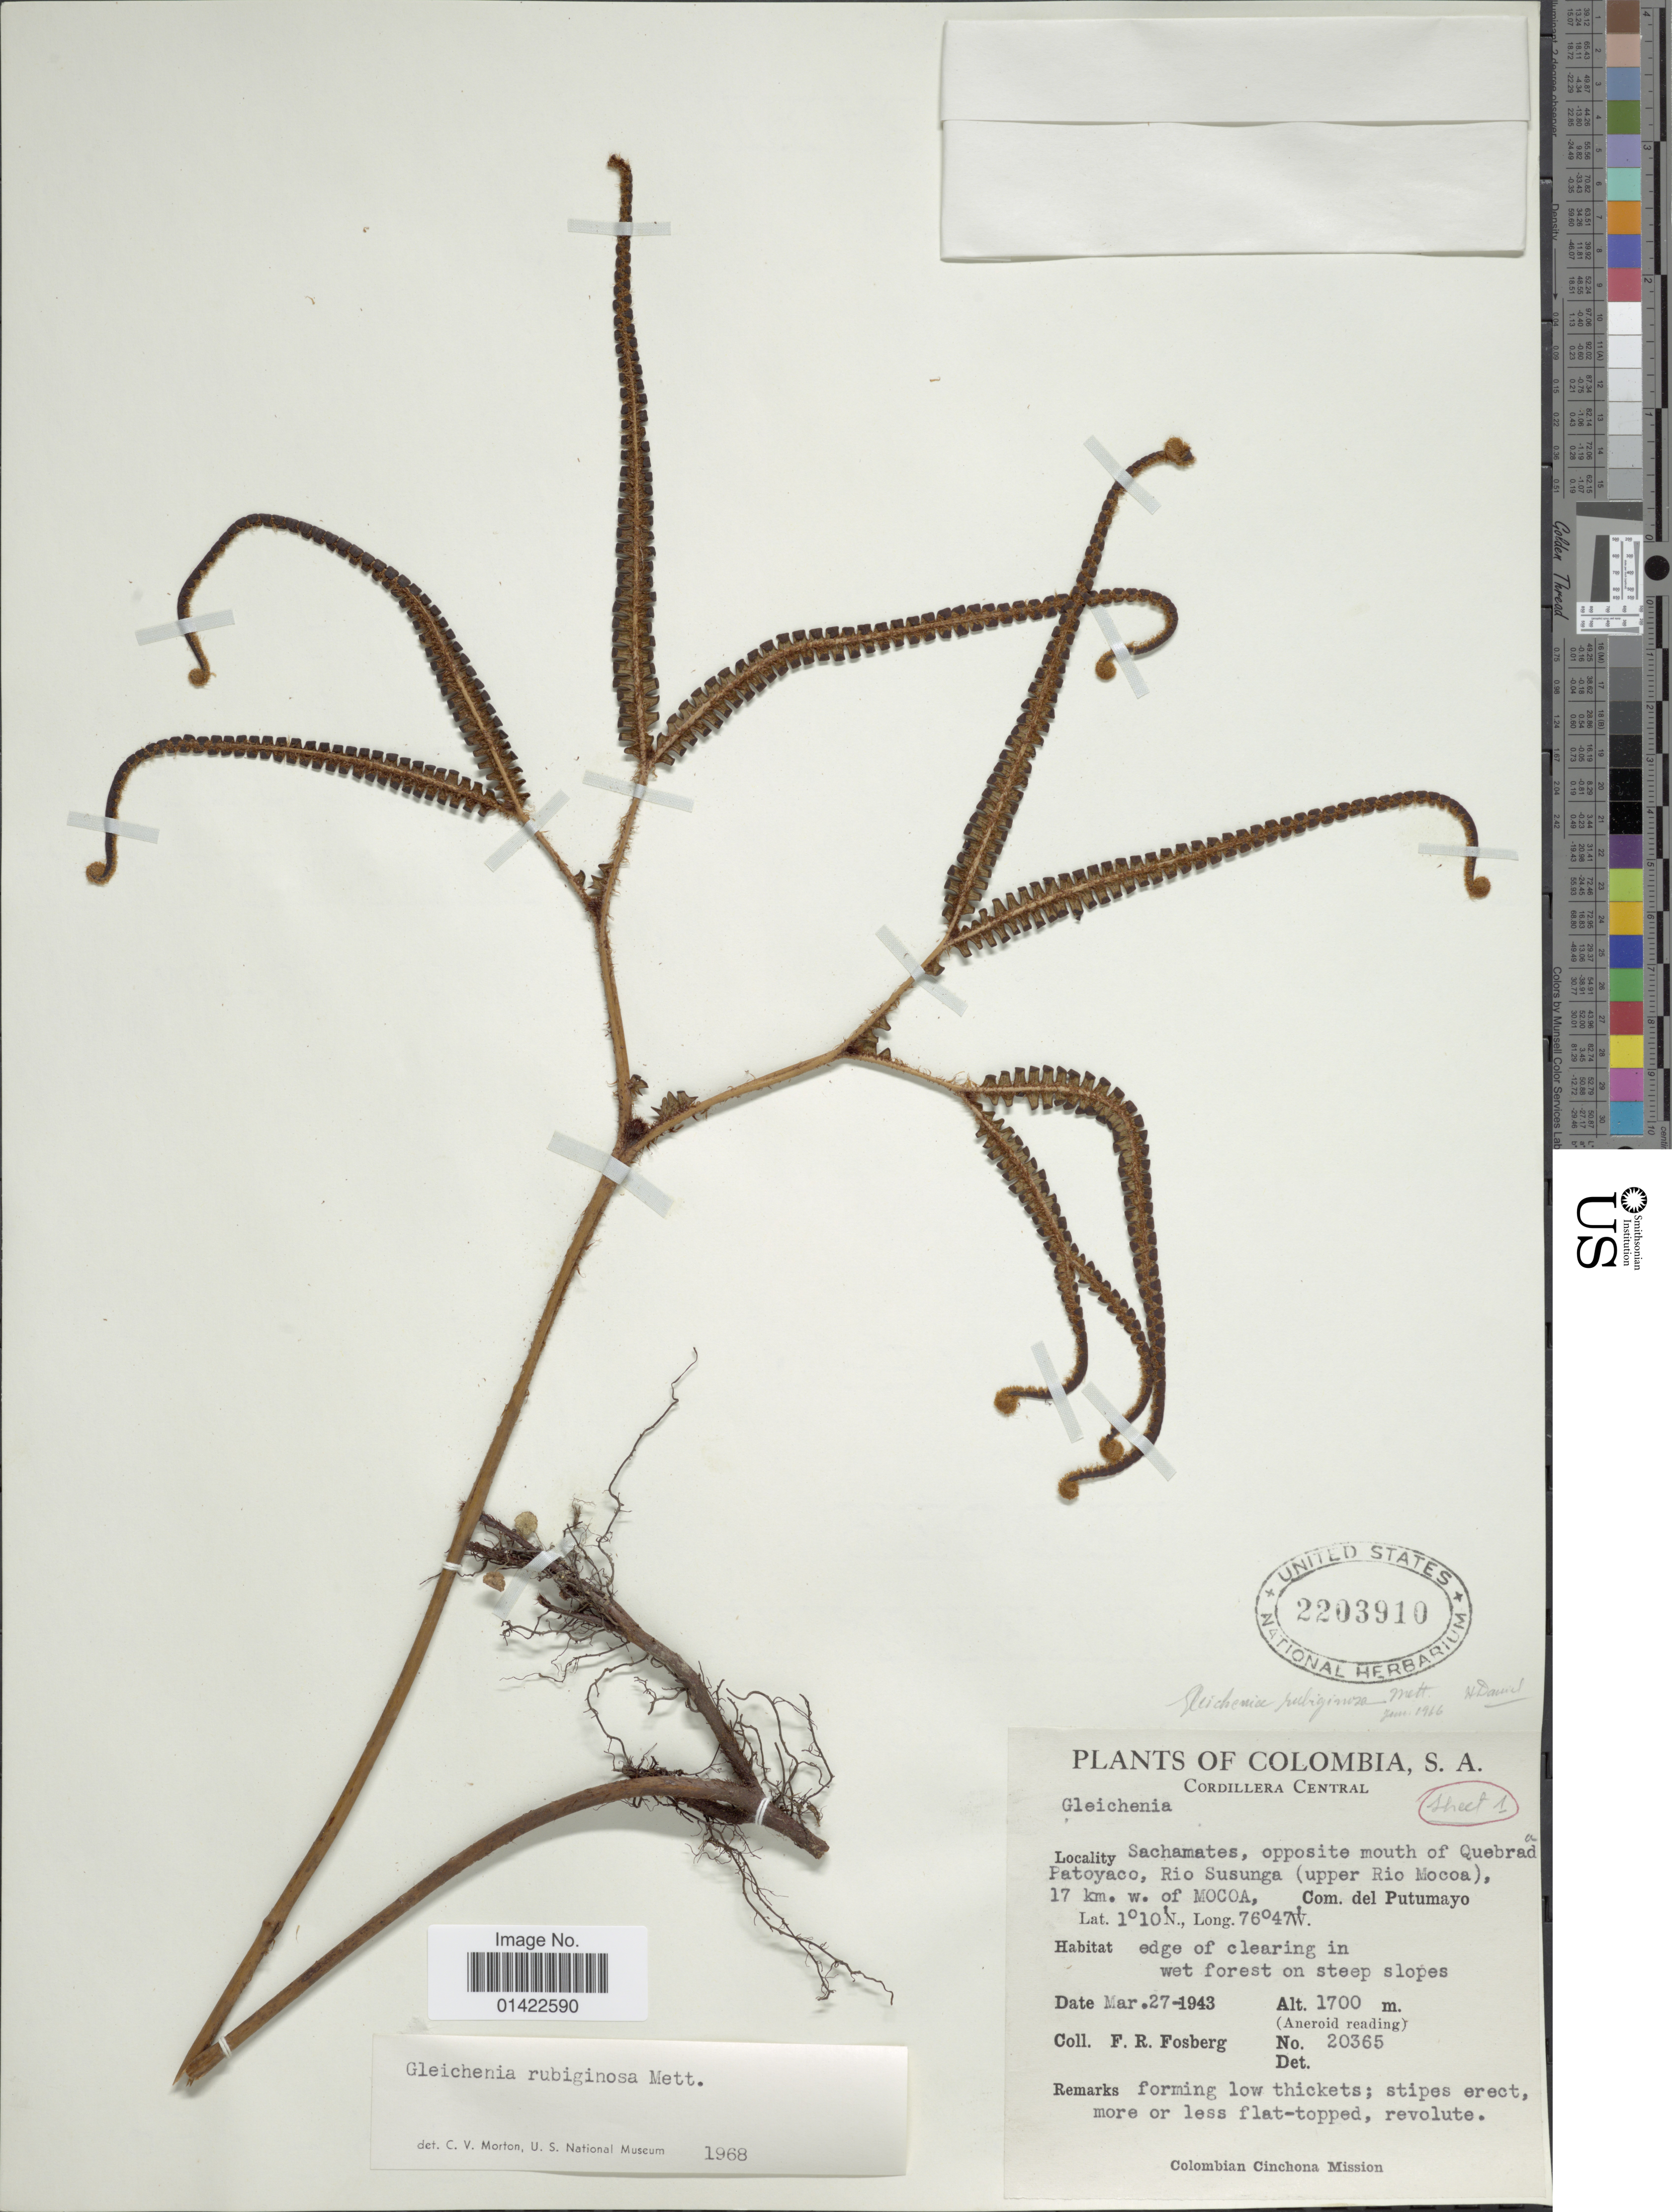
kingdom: Plantae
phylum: Tracheophyta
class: Polypodiopsida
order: Gleicheniales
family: Gleicheniaceae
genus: Sticherus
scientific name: Sticherus rubiginosus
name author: (Mett.) Nakai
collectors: F. R. Fosberg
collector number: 20365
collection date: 1943-03-27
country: Colombia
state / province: Putumayo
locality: Cordillera Central. Sachamates, opposite mouth of Quebrada Patoyaco, Rio Susunga (upper Rio Mocoa), 17 km.w. of MOCOA.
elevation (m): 1700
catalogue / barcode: US 2203910